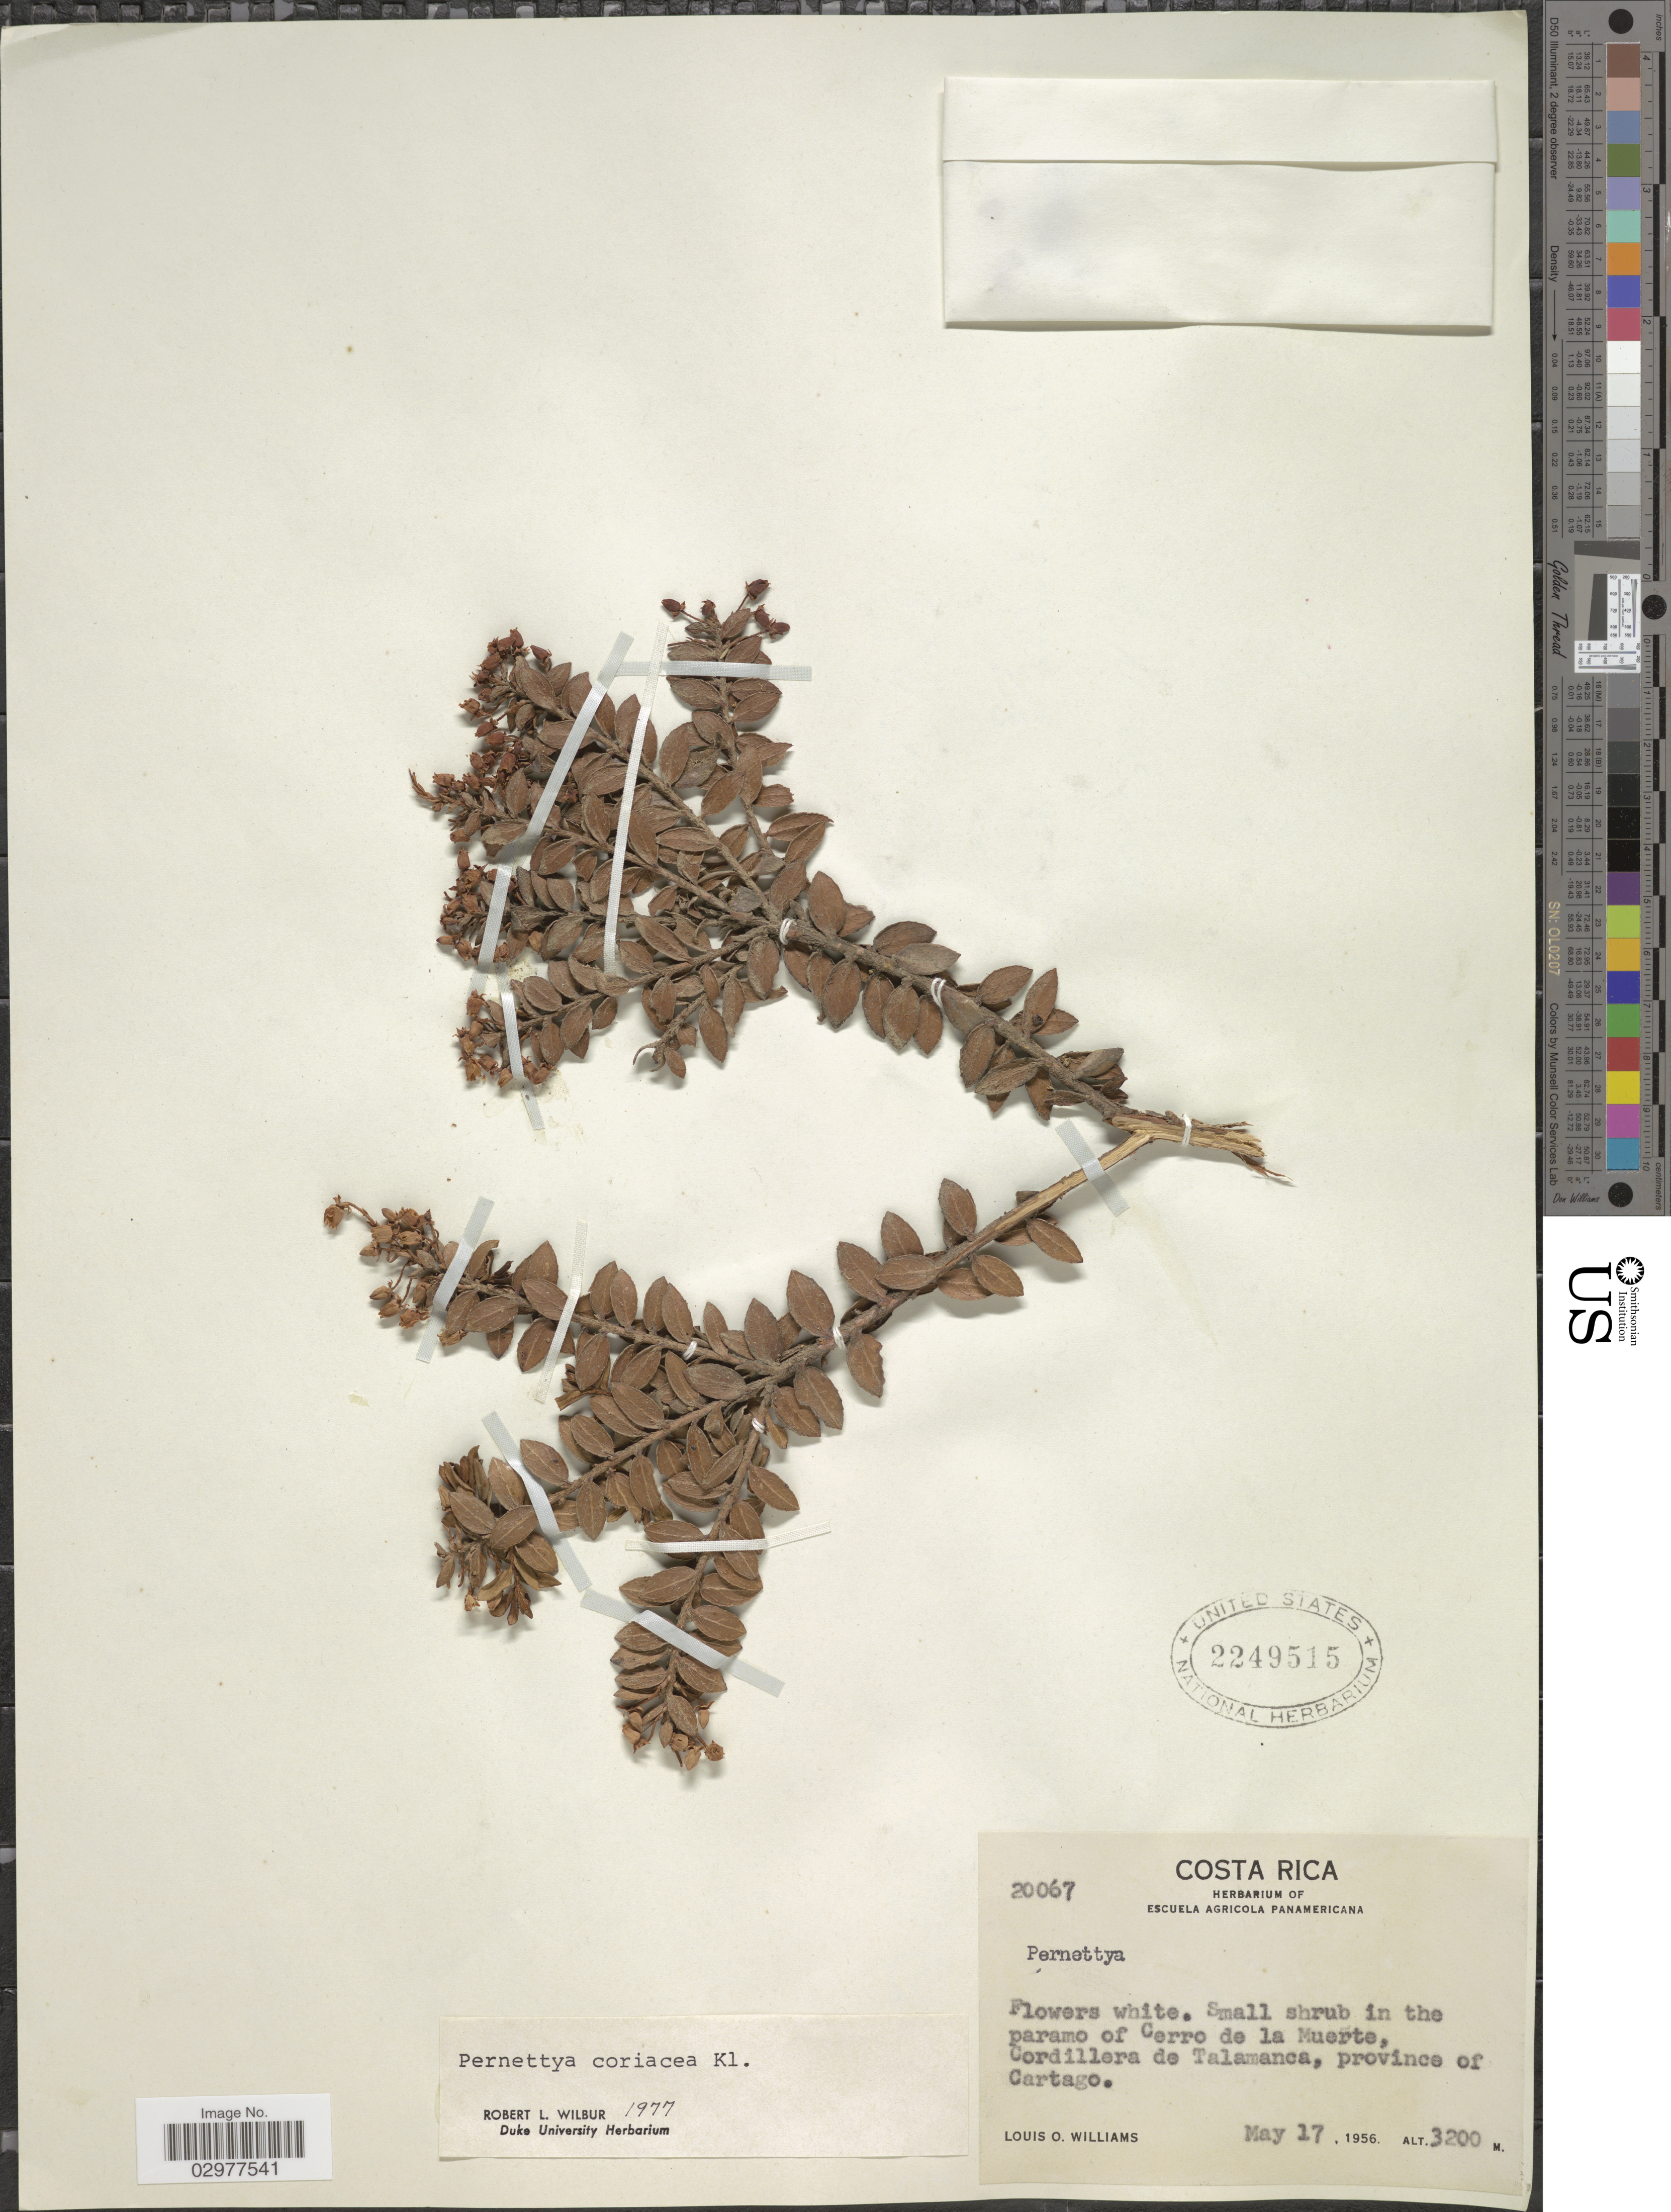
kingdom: Plantae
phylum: Tracheophyta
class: Magnoliopsida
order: Ericales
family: Ericaceae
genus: Pernettya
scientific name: Pernettya prostrata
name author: (Cav.) DC.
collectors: L. O. Williams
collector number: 20067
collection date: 1956-05-17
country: Costa Rica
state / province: Cartago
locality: Small shrub in the paramo of Cerro de la Muerte, Cordillera de Talamanca.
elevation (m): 3200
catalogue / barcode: US 2249515